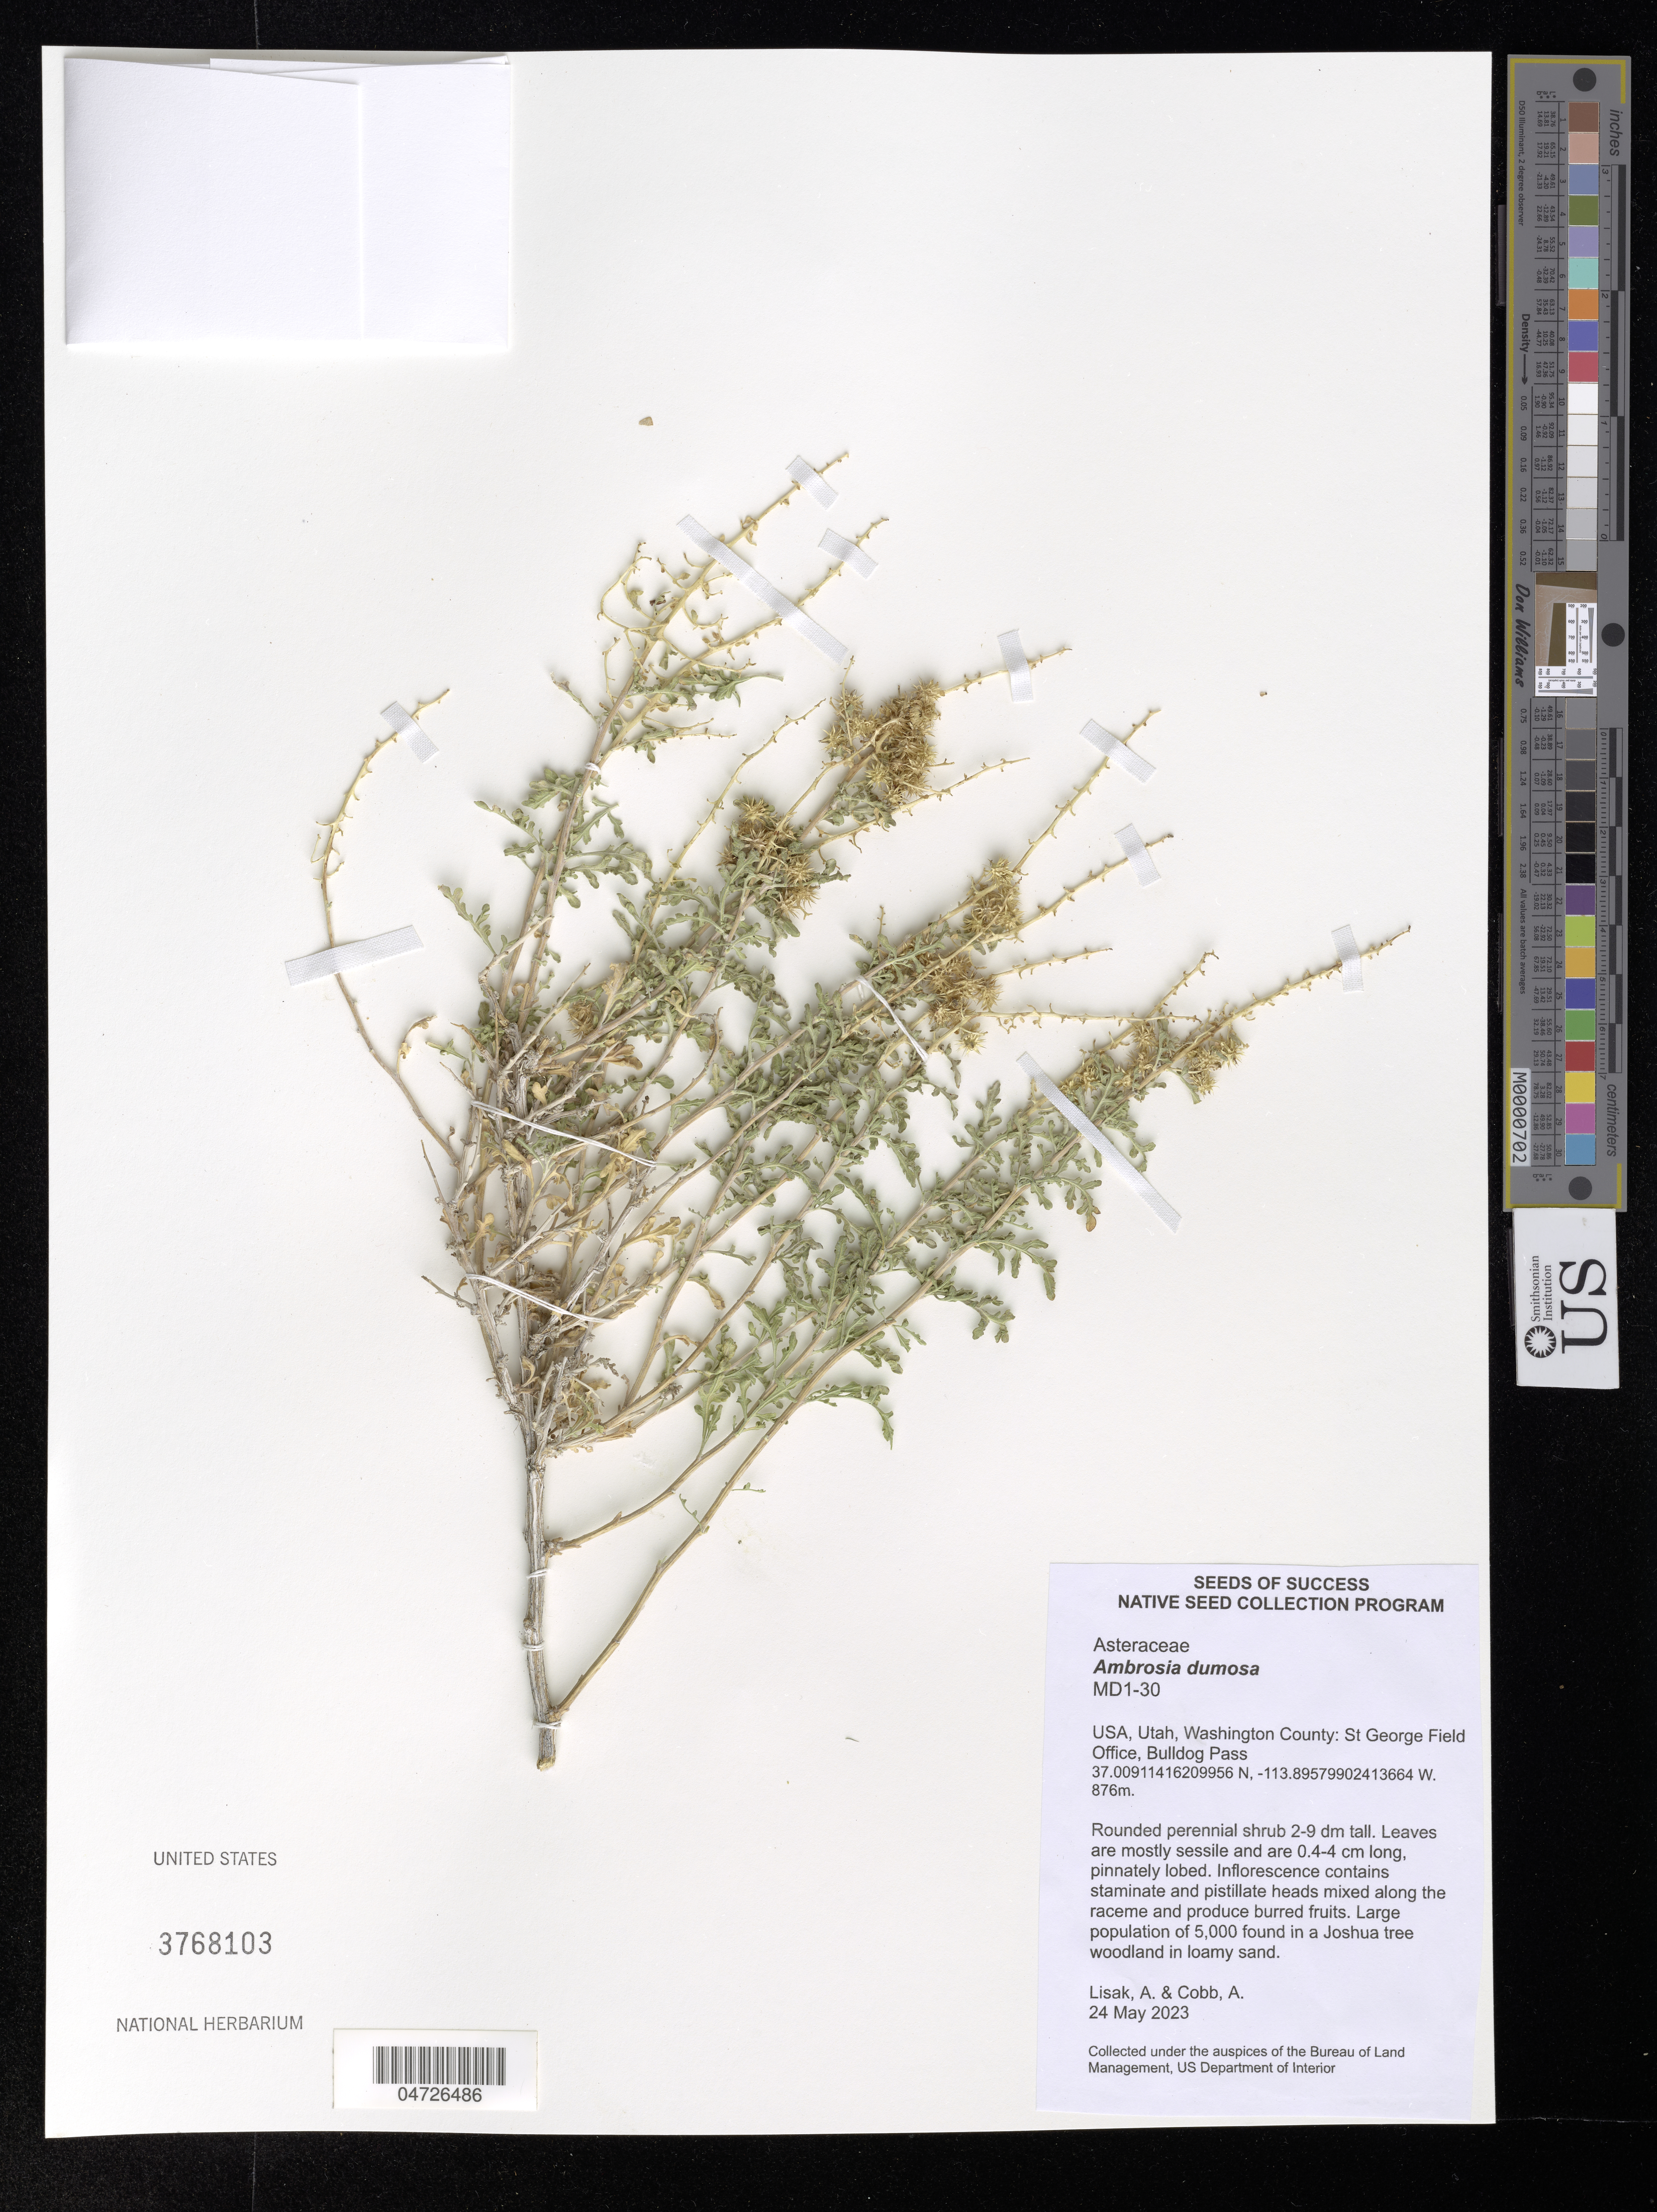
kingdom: Plantae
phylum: Tracheophyta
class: Magnoliopsida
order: Asterales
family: Asteraceae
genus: Ambrosia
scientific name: Ambrosia dumosa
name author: (A. Gray) W.W.Payne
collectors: A. Lisak & A. Cobb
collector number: MD1-30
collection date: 2023-05-24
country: United States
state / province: Utah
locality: Washington County: St George Field Office, Bulldog Pass.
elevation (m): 876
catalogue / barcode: US 3768103